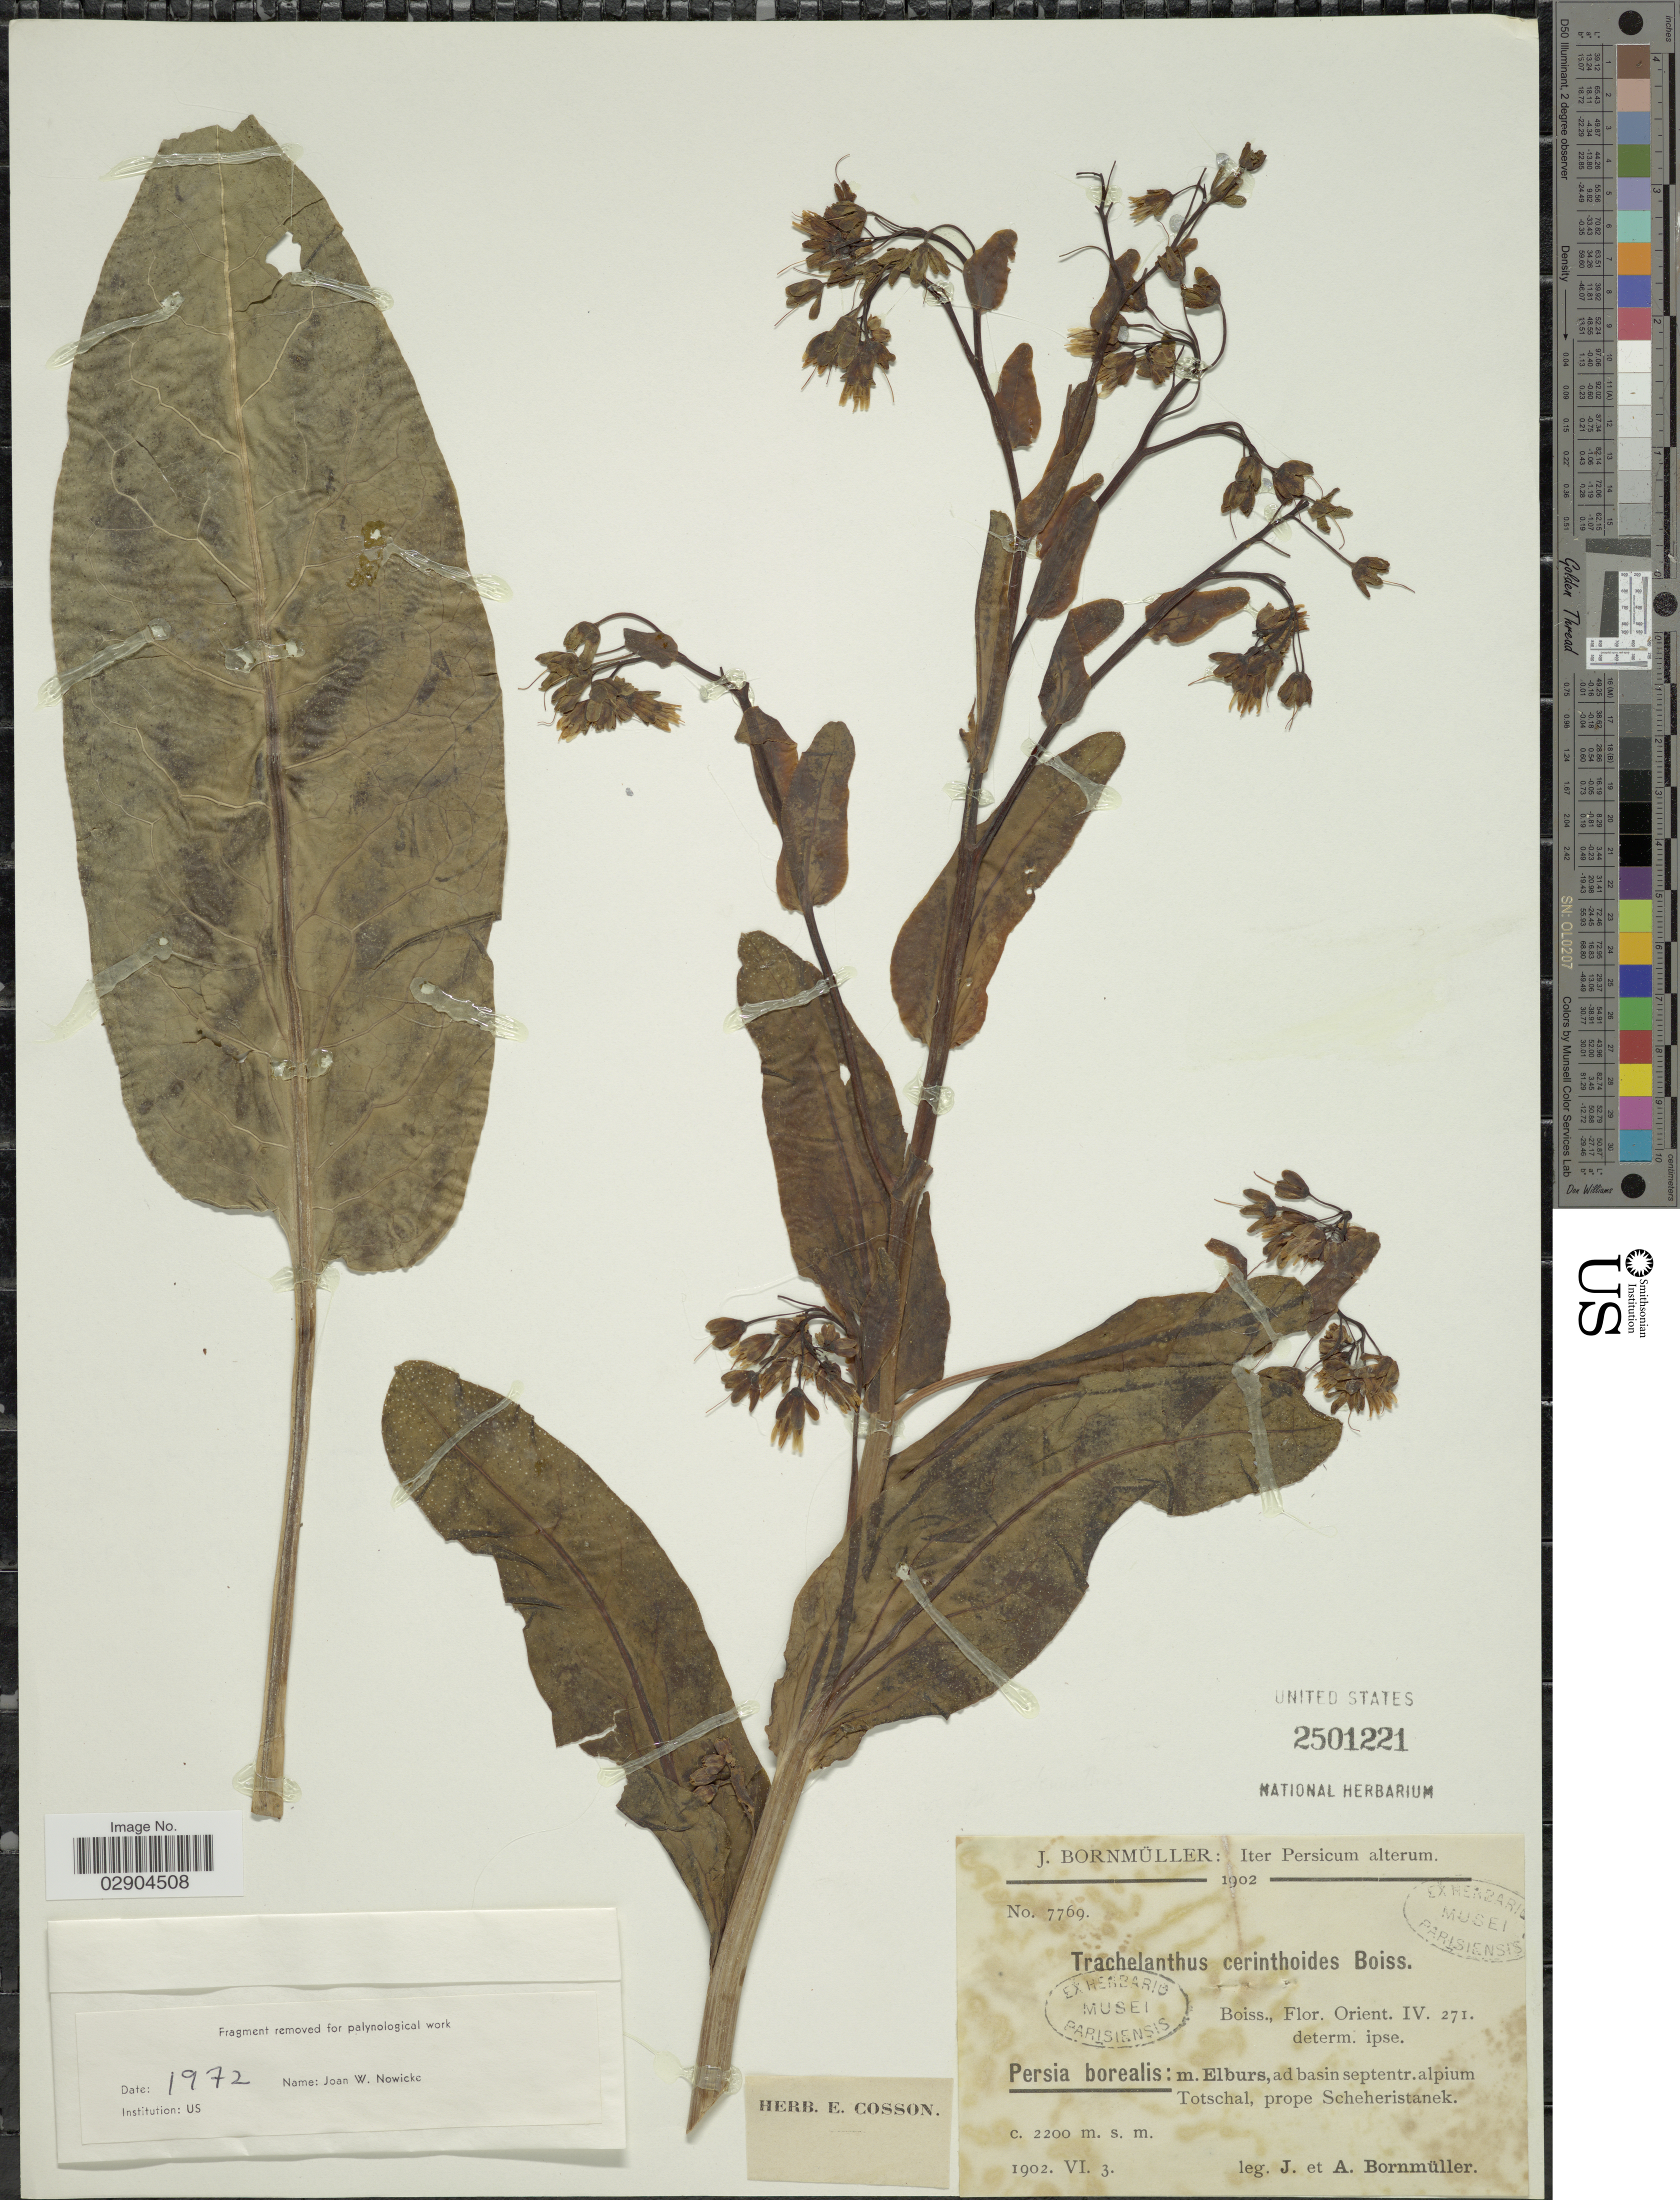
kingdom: Plantae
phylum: Tracheophyta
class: Magnoliopsida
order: Boraginales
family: Boraginaceae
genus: Trachelanthus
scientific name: Trachelanthus cerinthoides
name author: Kunze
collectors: J. Bornmüller & A. Bornmüller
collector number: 7769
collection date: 1902-06-03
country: Iran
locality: Persia borealis: m. Elburs, ad basin septentr. alpium Totschal, prope Scheheristanek.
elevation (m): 2200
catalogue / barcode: US 2501221